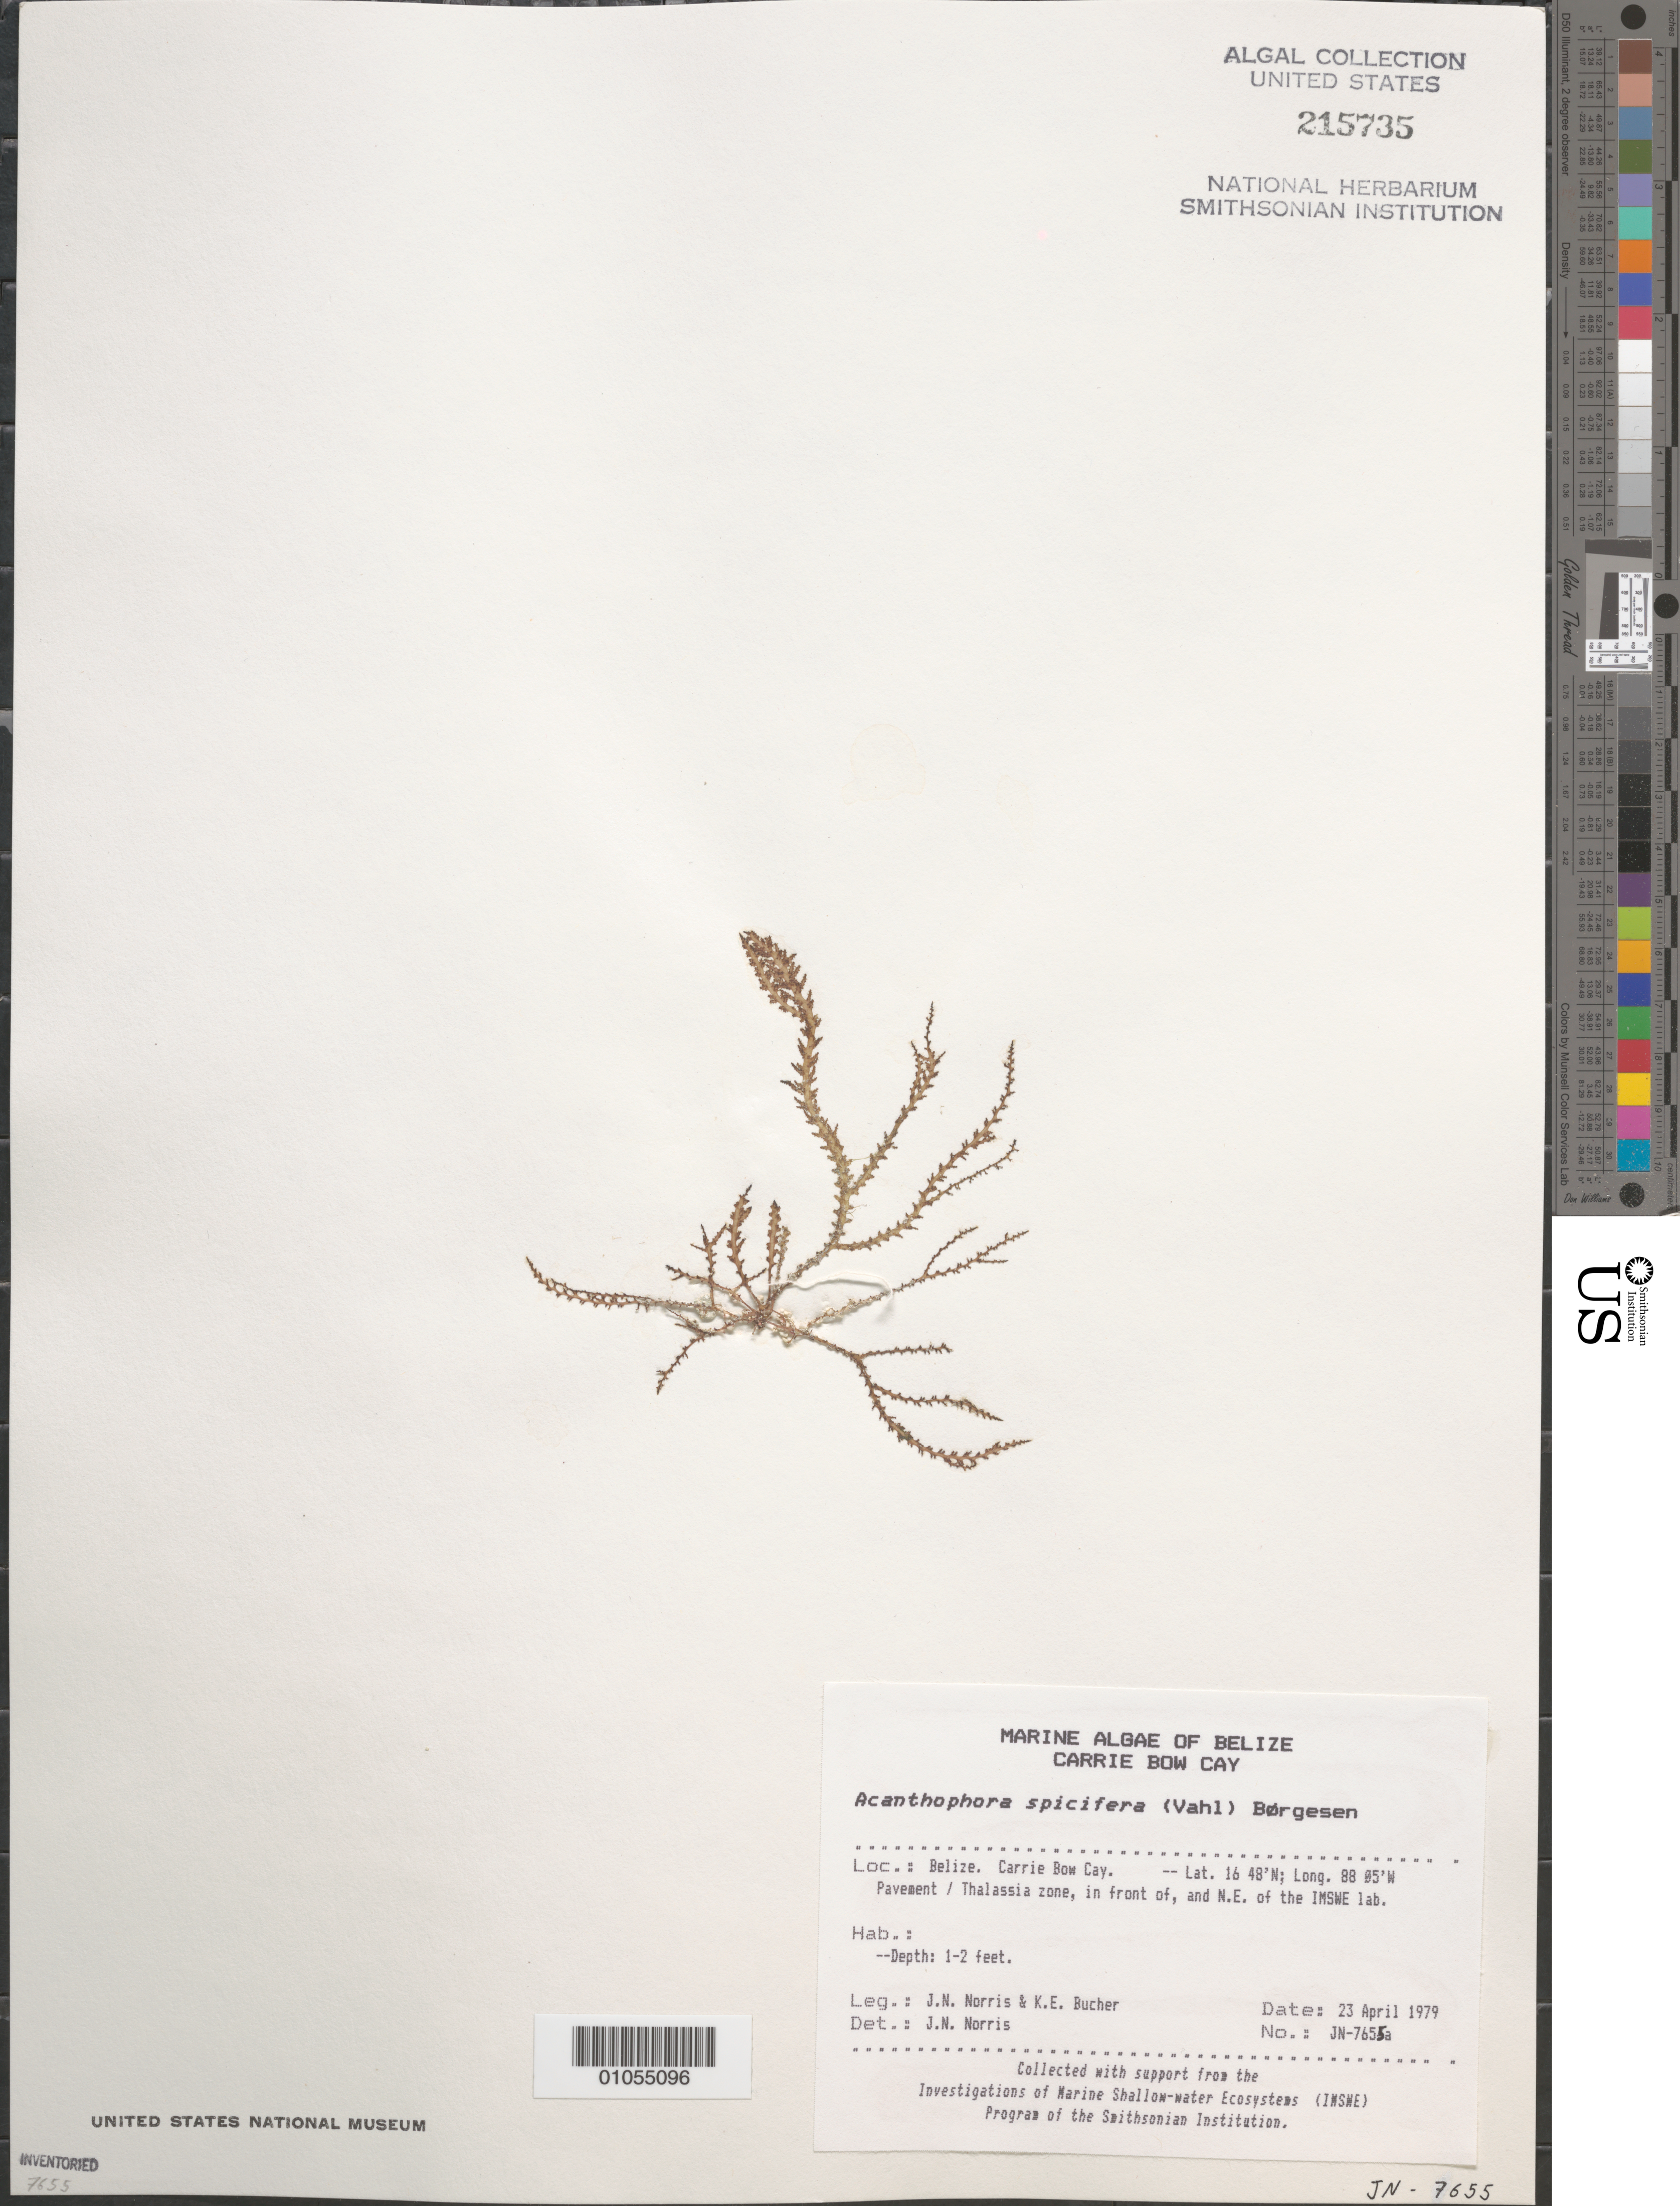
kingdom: Plantae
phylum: Rhodophyta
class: Florideophyceae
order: Ceramiales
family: Rhodomelaceae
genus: Acanthophora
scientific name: Acanthophora spicifera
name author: (Vahl) Børgesen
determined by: Norris, James N.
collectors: J. N. Norris & K. E. Bucher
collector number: JN-7655A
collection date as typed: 23 Apr 1979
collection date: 1979-04-23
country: Belize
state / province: Stann Creek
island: Carrie Bow Cay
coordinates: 16 48'N, 88 05'W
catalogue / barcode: US 215735